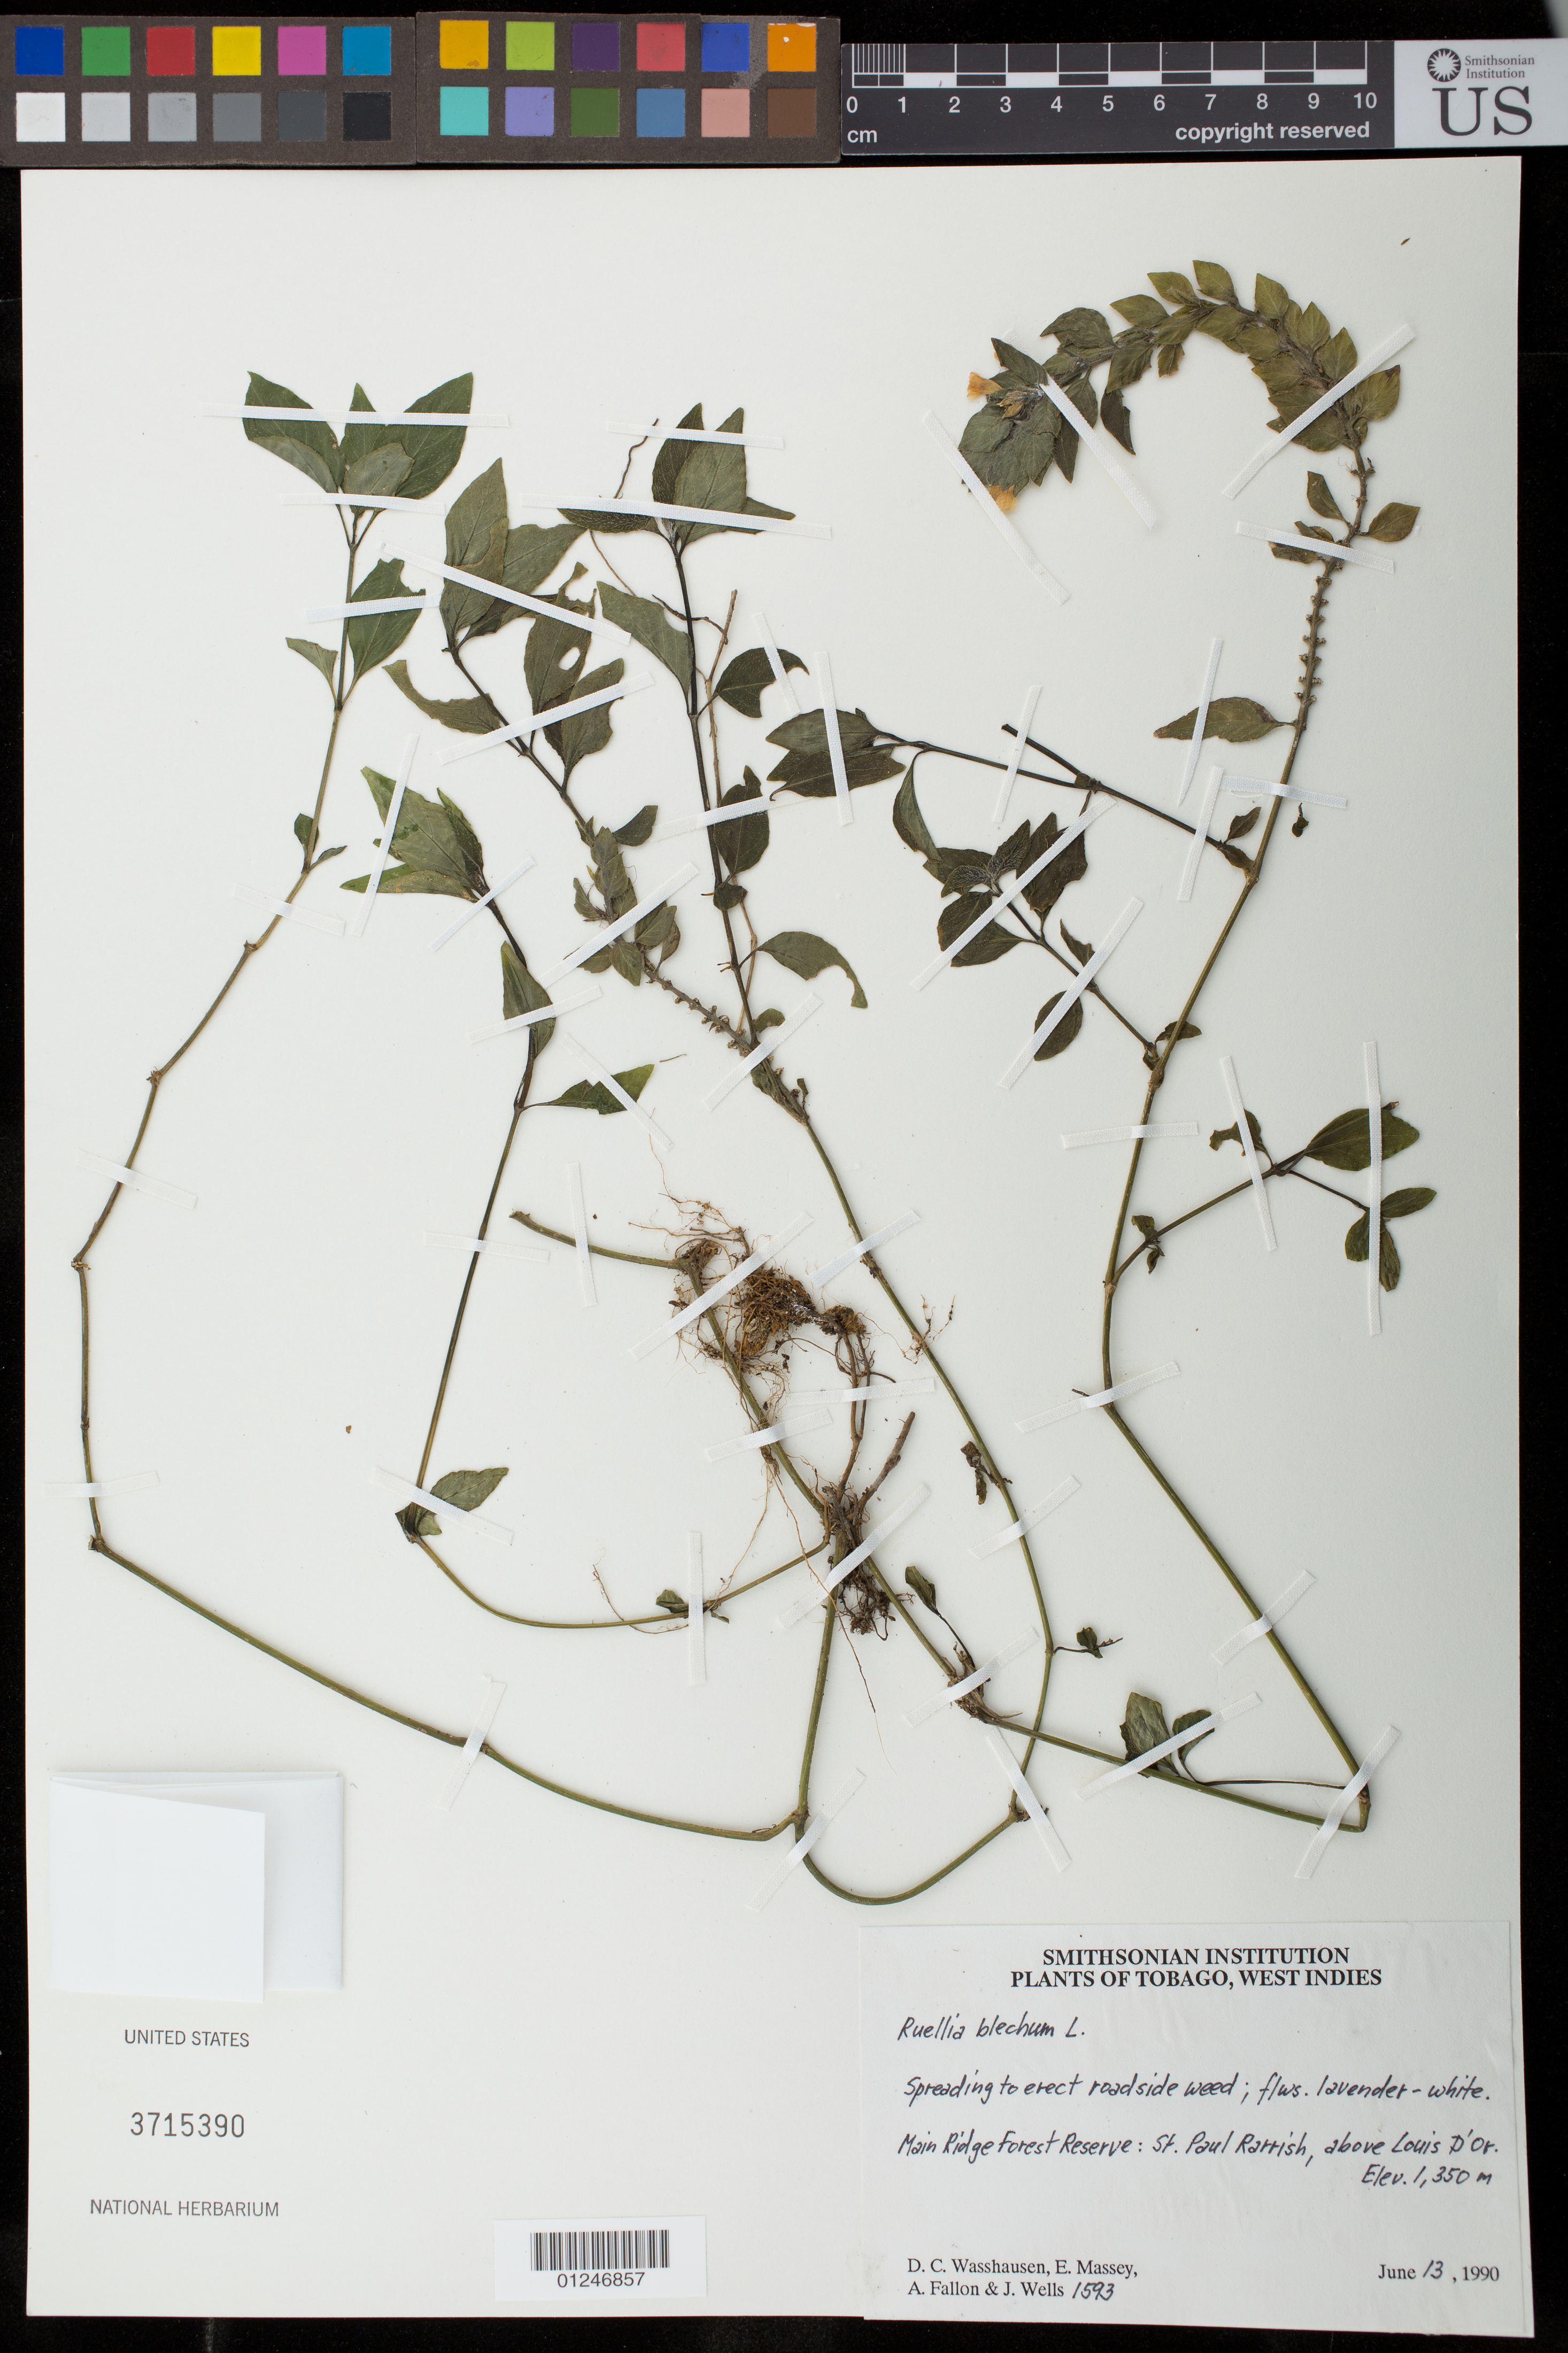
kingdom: Plantae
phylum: Tracheophyta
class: Magnoliopsida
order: Lamiales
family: Acanthaceae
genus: Blechum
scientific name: Blechum pyramidatum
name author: (Lam.) Urb.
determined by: Strong, Mark T., (BOT), Smithsonian Institution - National Museum of Natural History (UNITED STATES)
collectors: D. C. Wasshausen, E. Massey, A. Fallon & J. Wells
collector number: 1593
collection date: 1990-06-13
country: Trinidad and Tobago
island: Tobago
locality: St. John Parrish; Main Ridge above Louis D'or.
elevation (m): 1350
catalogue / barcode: US 3715390